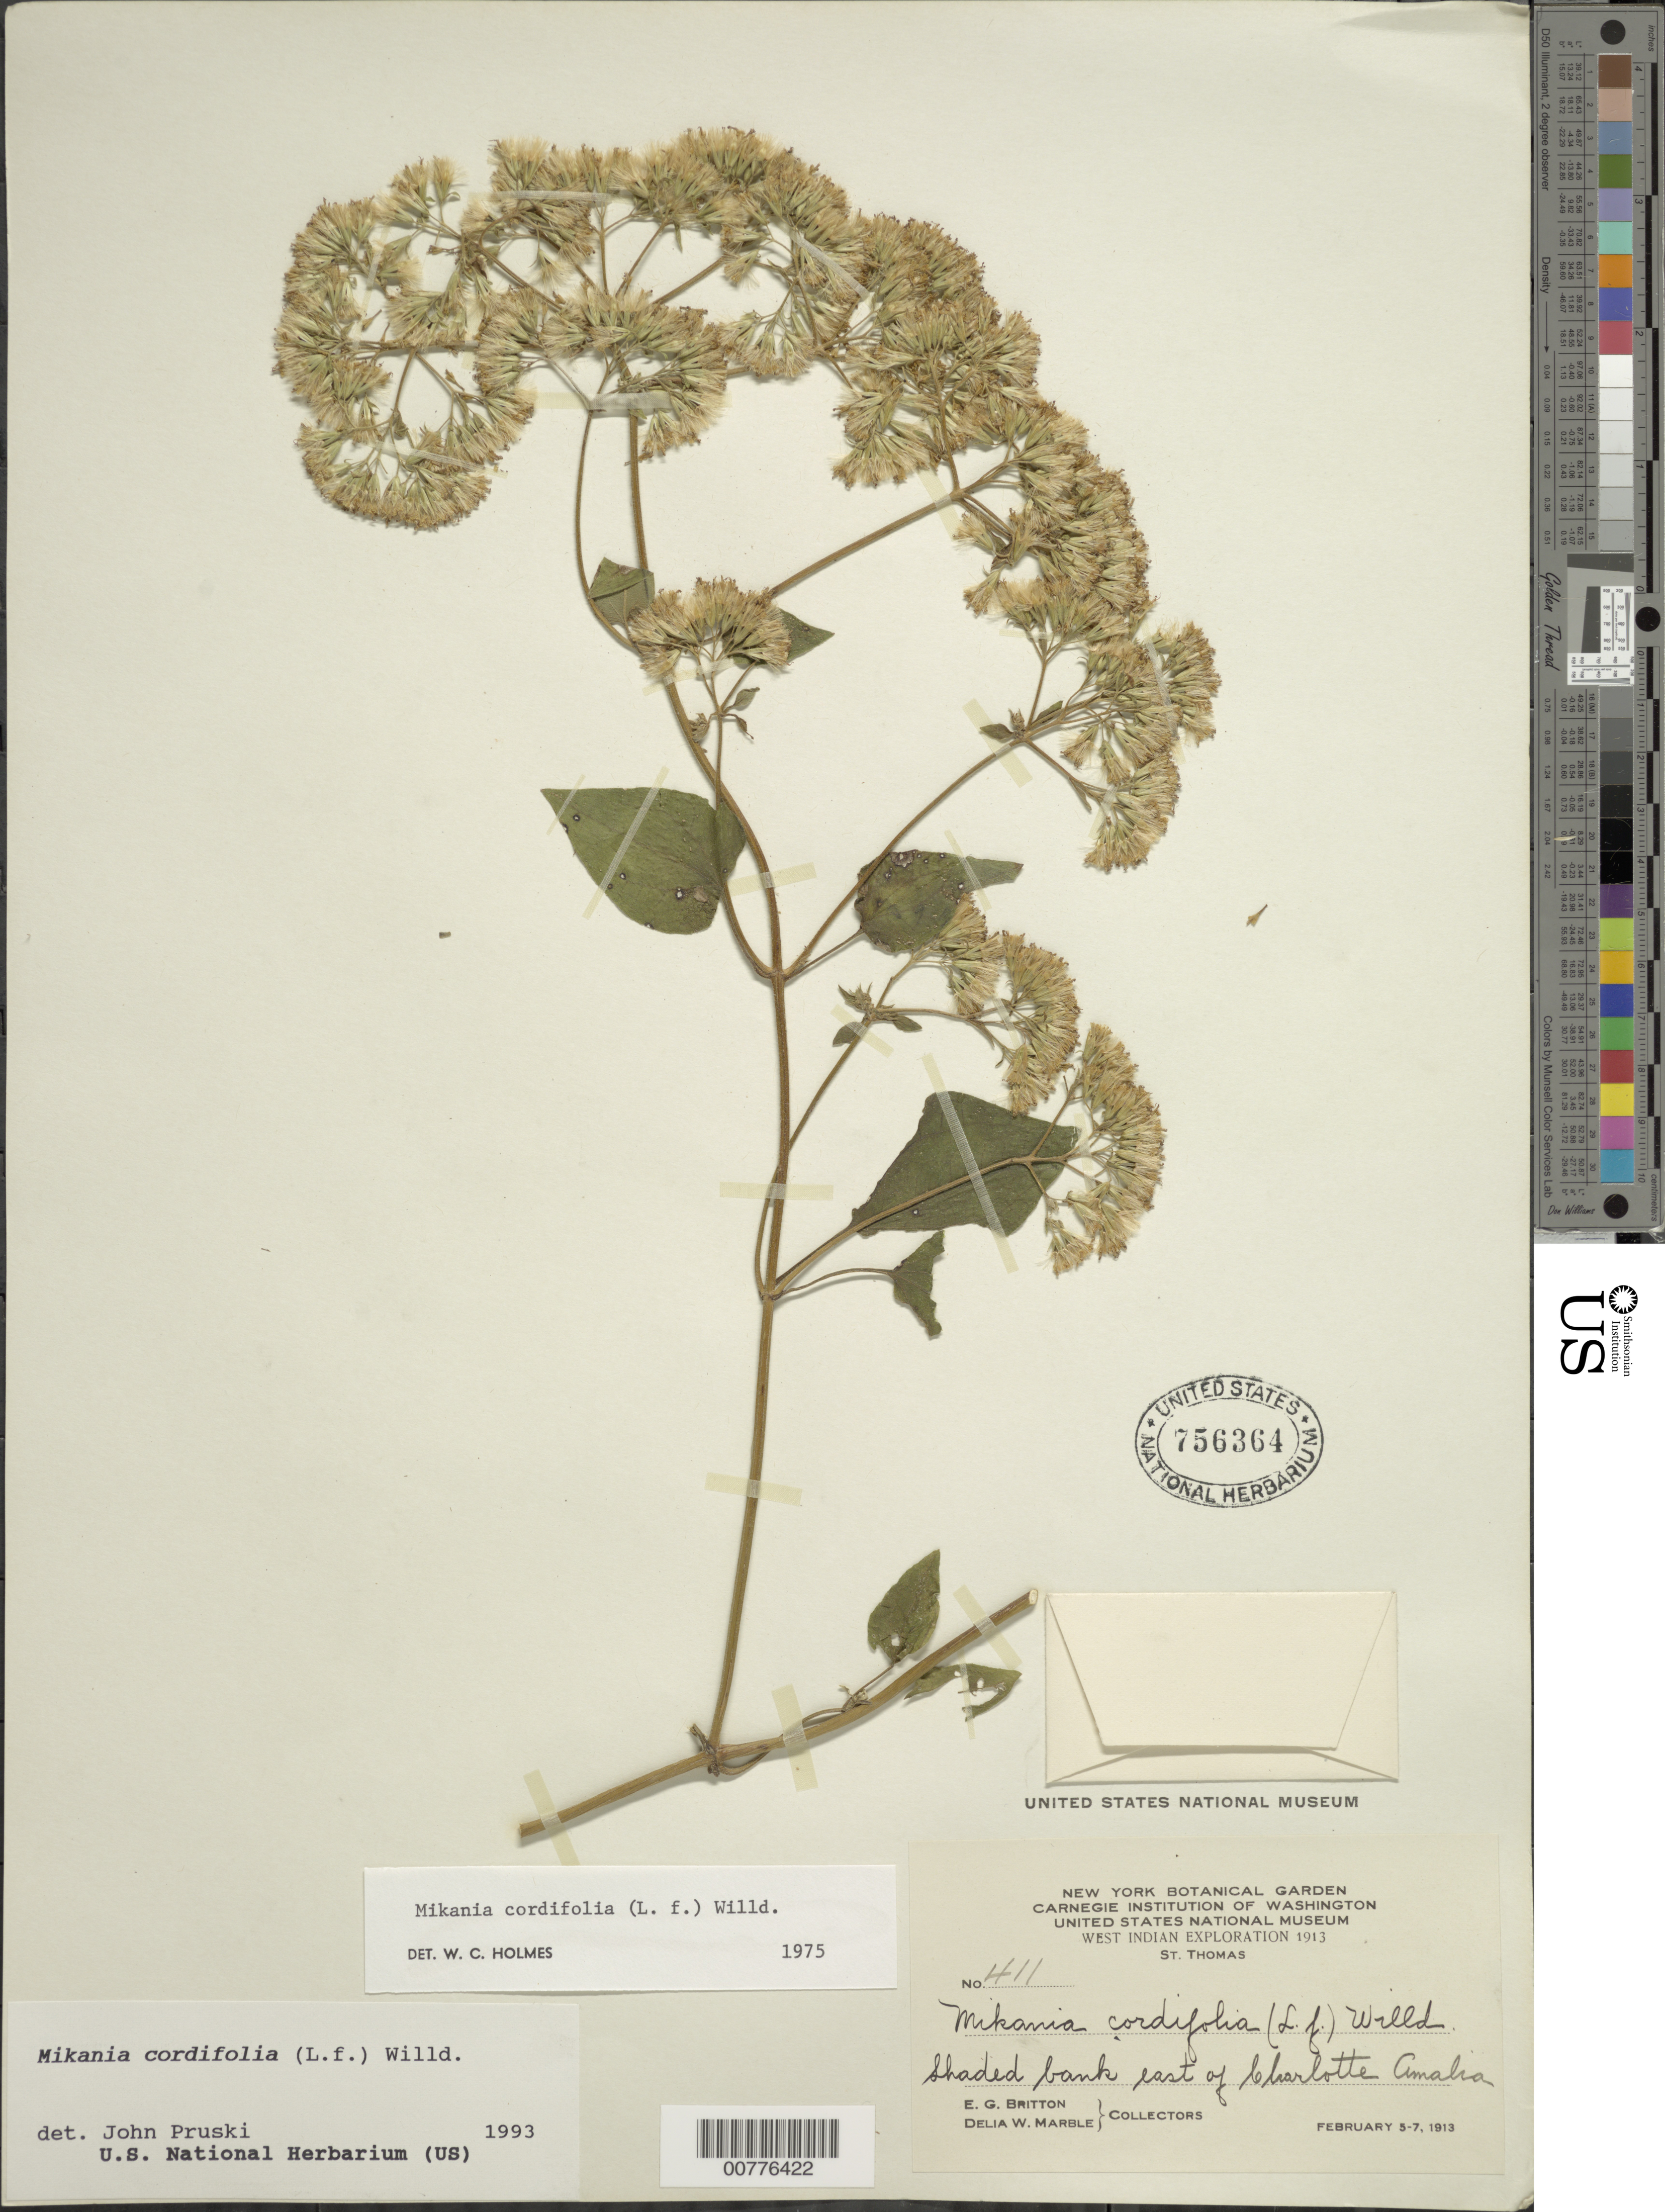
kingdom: Plantae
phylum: Tracheophyta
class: Magnoliopsida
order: Asterales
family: Asteraceae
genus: Mikania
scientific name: Mikania cordifolia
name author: Kunth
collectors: E. G. Britton & D. W. Marble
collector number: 411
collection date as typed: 05 Feb 1913 to 07 Feb 1913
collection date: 1913-02-05/1913-02-07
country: U.S. Virgin Islands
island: St. Thomas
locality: Shaded bank east of Charlotte Amalia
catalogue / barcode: US 756364